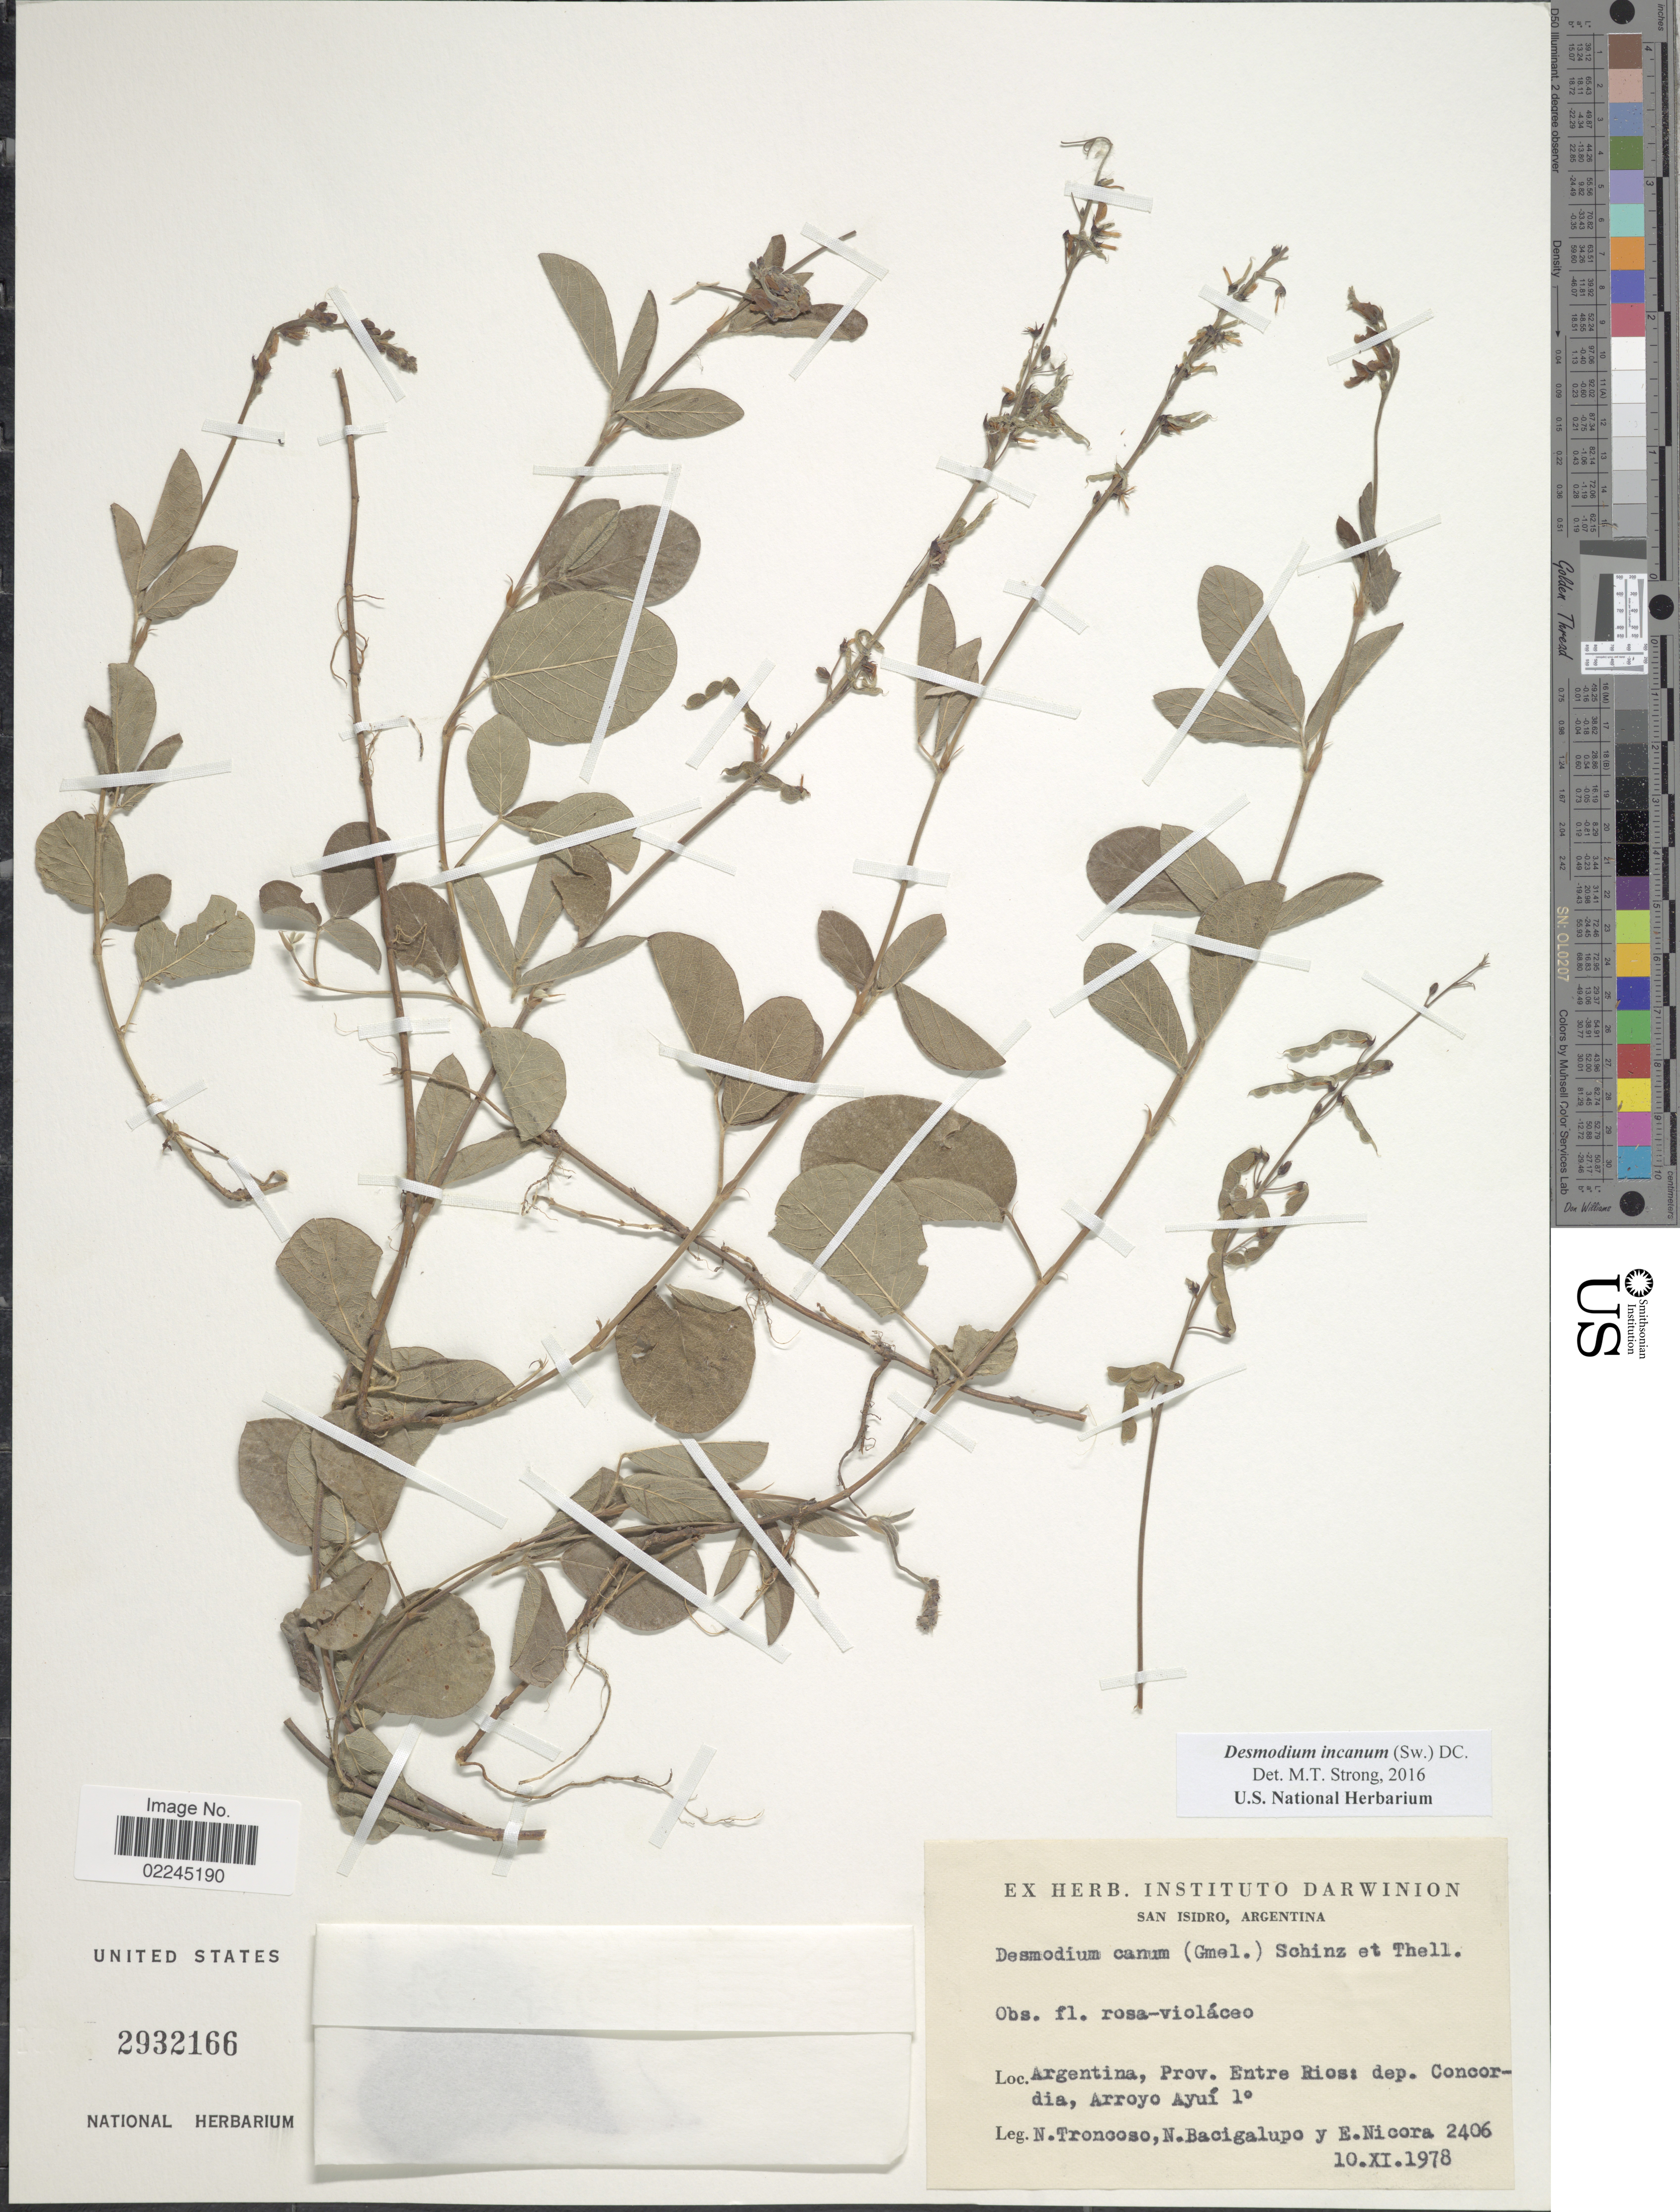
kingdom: Plantae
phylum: Tracheophyta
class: Magnoliopsida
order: Fabales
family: Fabaceae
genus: Desmodium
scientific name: Desmodium incanum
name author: (Sw.) DC.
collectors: N. Troncoso, N. M. Bacigalupo & E. Nicora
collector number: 2406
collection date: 1978-11-10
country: Argentina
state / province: Entre Rios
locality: Argentina, Prov. Entre Rios: dep. Concordia, Arroyo Ayui 1°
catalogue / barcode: US 2932166